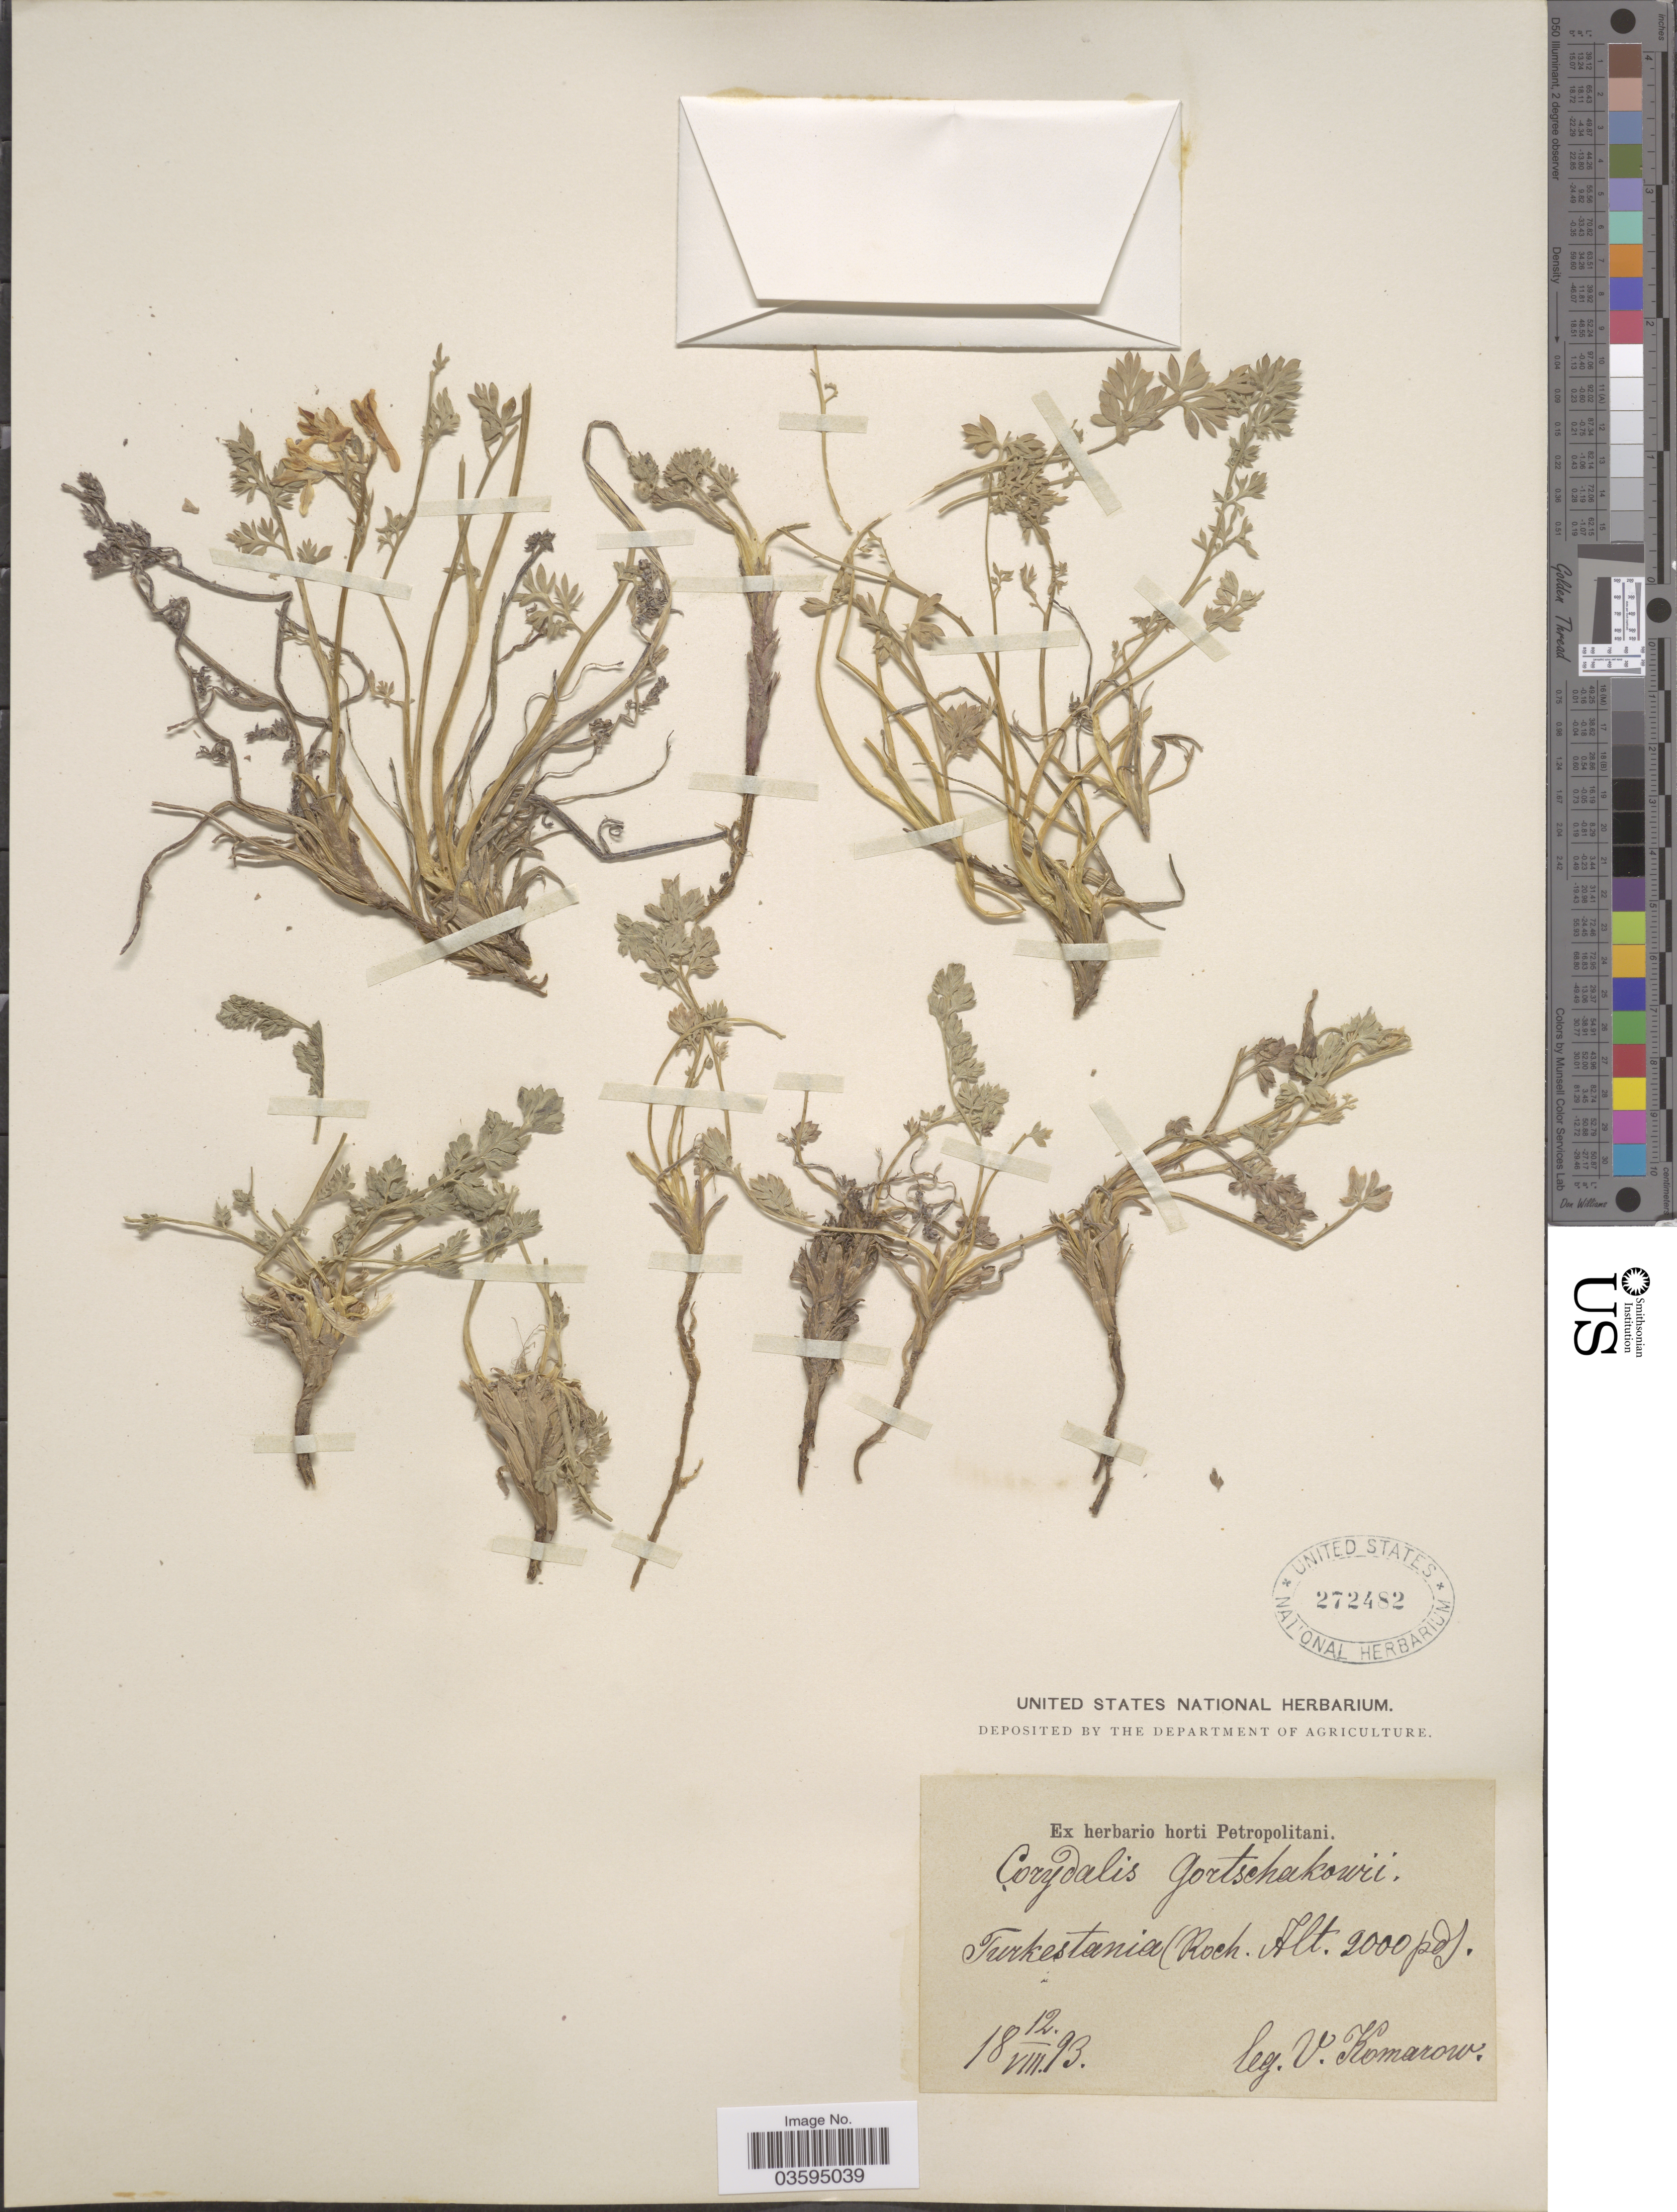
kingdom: Plantae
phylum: Tracheophyta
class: Magnoliopsida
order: Ranunculales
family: Papaveraceae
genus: Corydalis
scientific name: Corydalis gortschakovii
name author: Schrenk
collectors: V. L. Komarov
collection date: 1893-08-12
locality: Turkestania (Koch [interpreted]).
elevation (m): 610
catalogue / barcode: US 272482